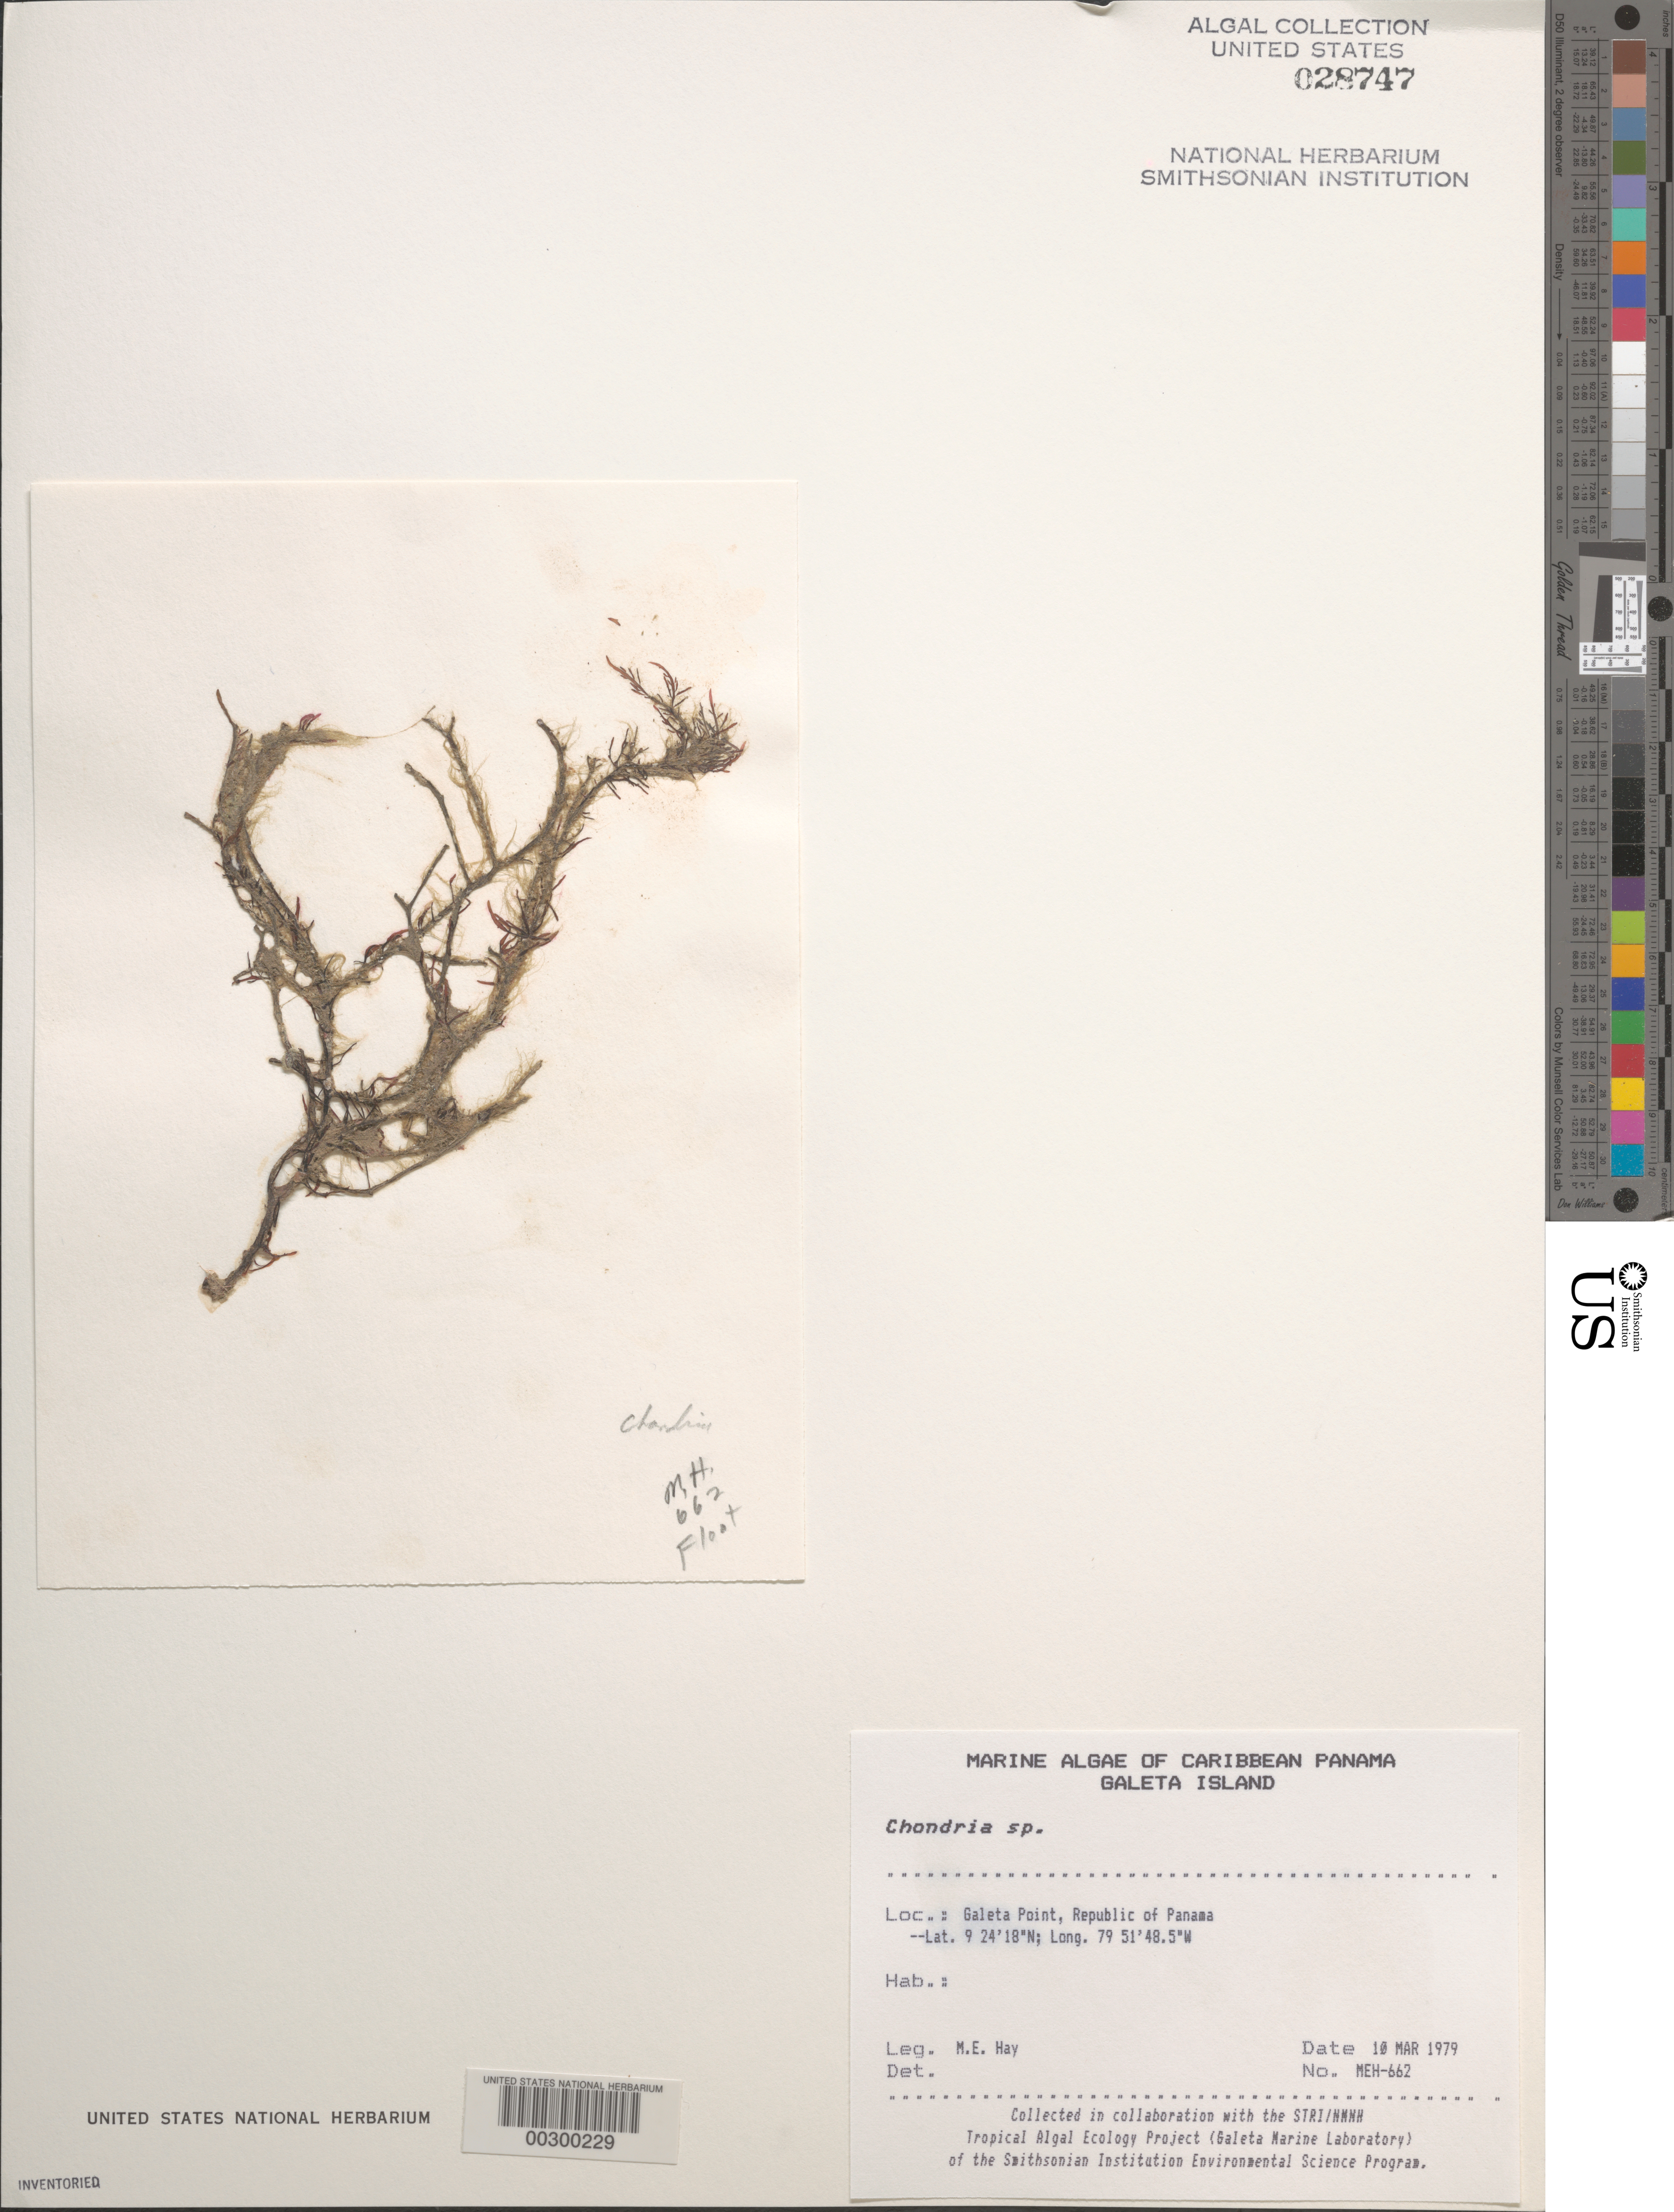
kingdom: Plantae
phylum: Rhodophyta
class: Florideophyceae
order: Ceramiales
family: Rhodomelaceae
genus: Chondria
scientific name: Chondria sp.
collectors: M. E. Hay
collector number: MEH-662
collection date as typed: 10 Mar 1979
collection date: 1979-03-10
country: Panama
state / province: Colón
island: Galeta Island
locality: Galeta Point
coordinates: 9 24' 18" N, 79 51' 48.5" W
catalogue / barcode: US 28747